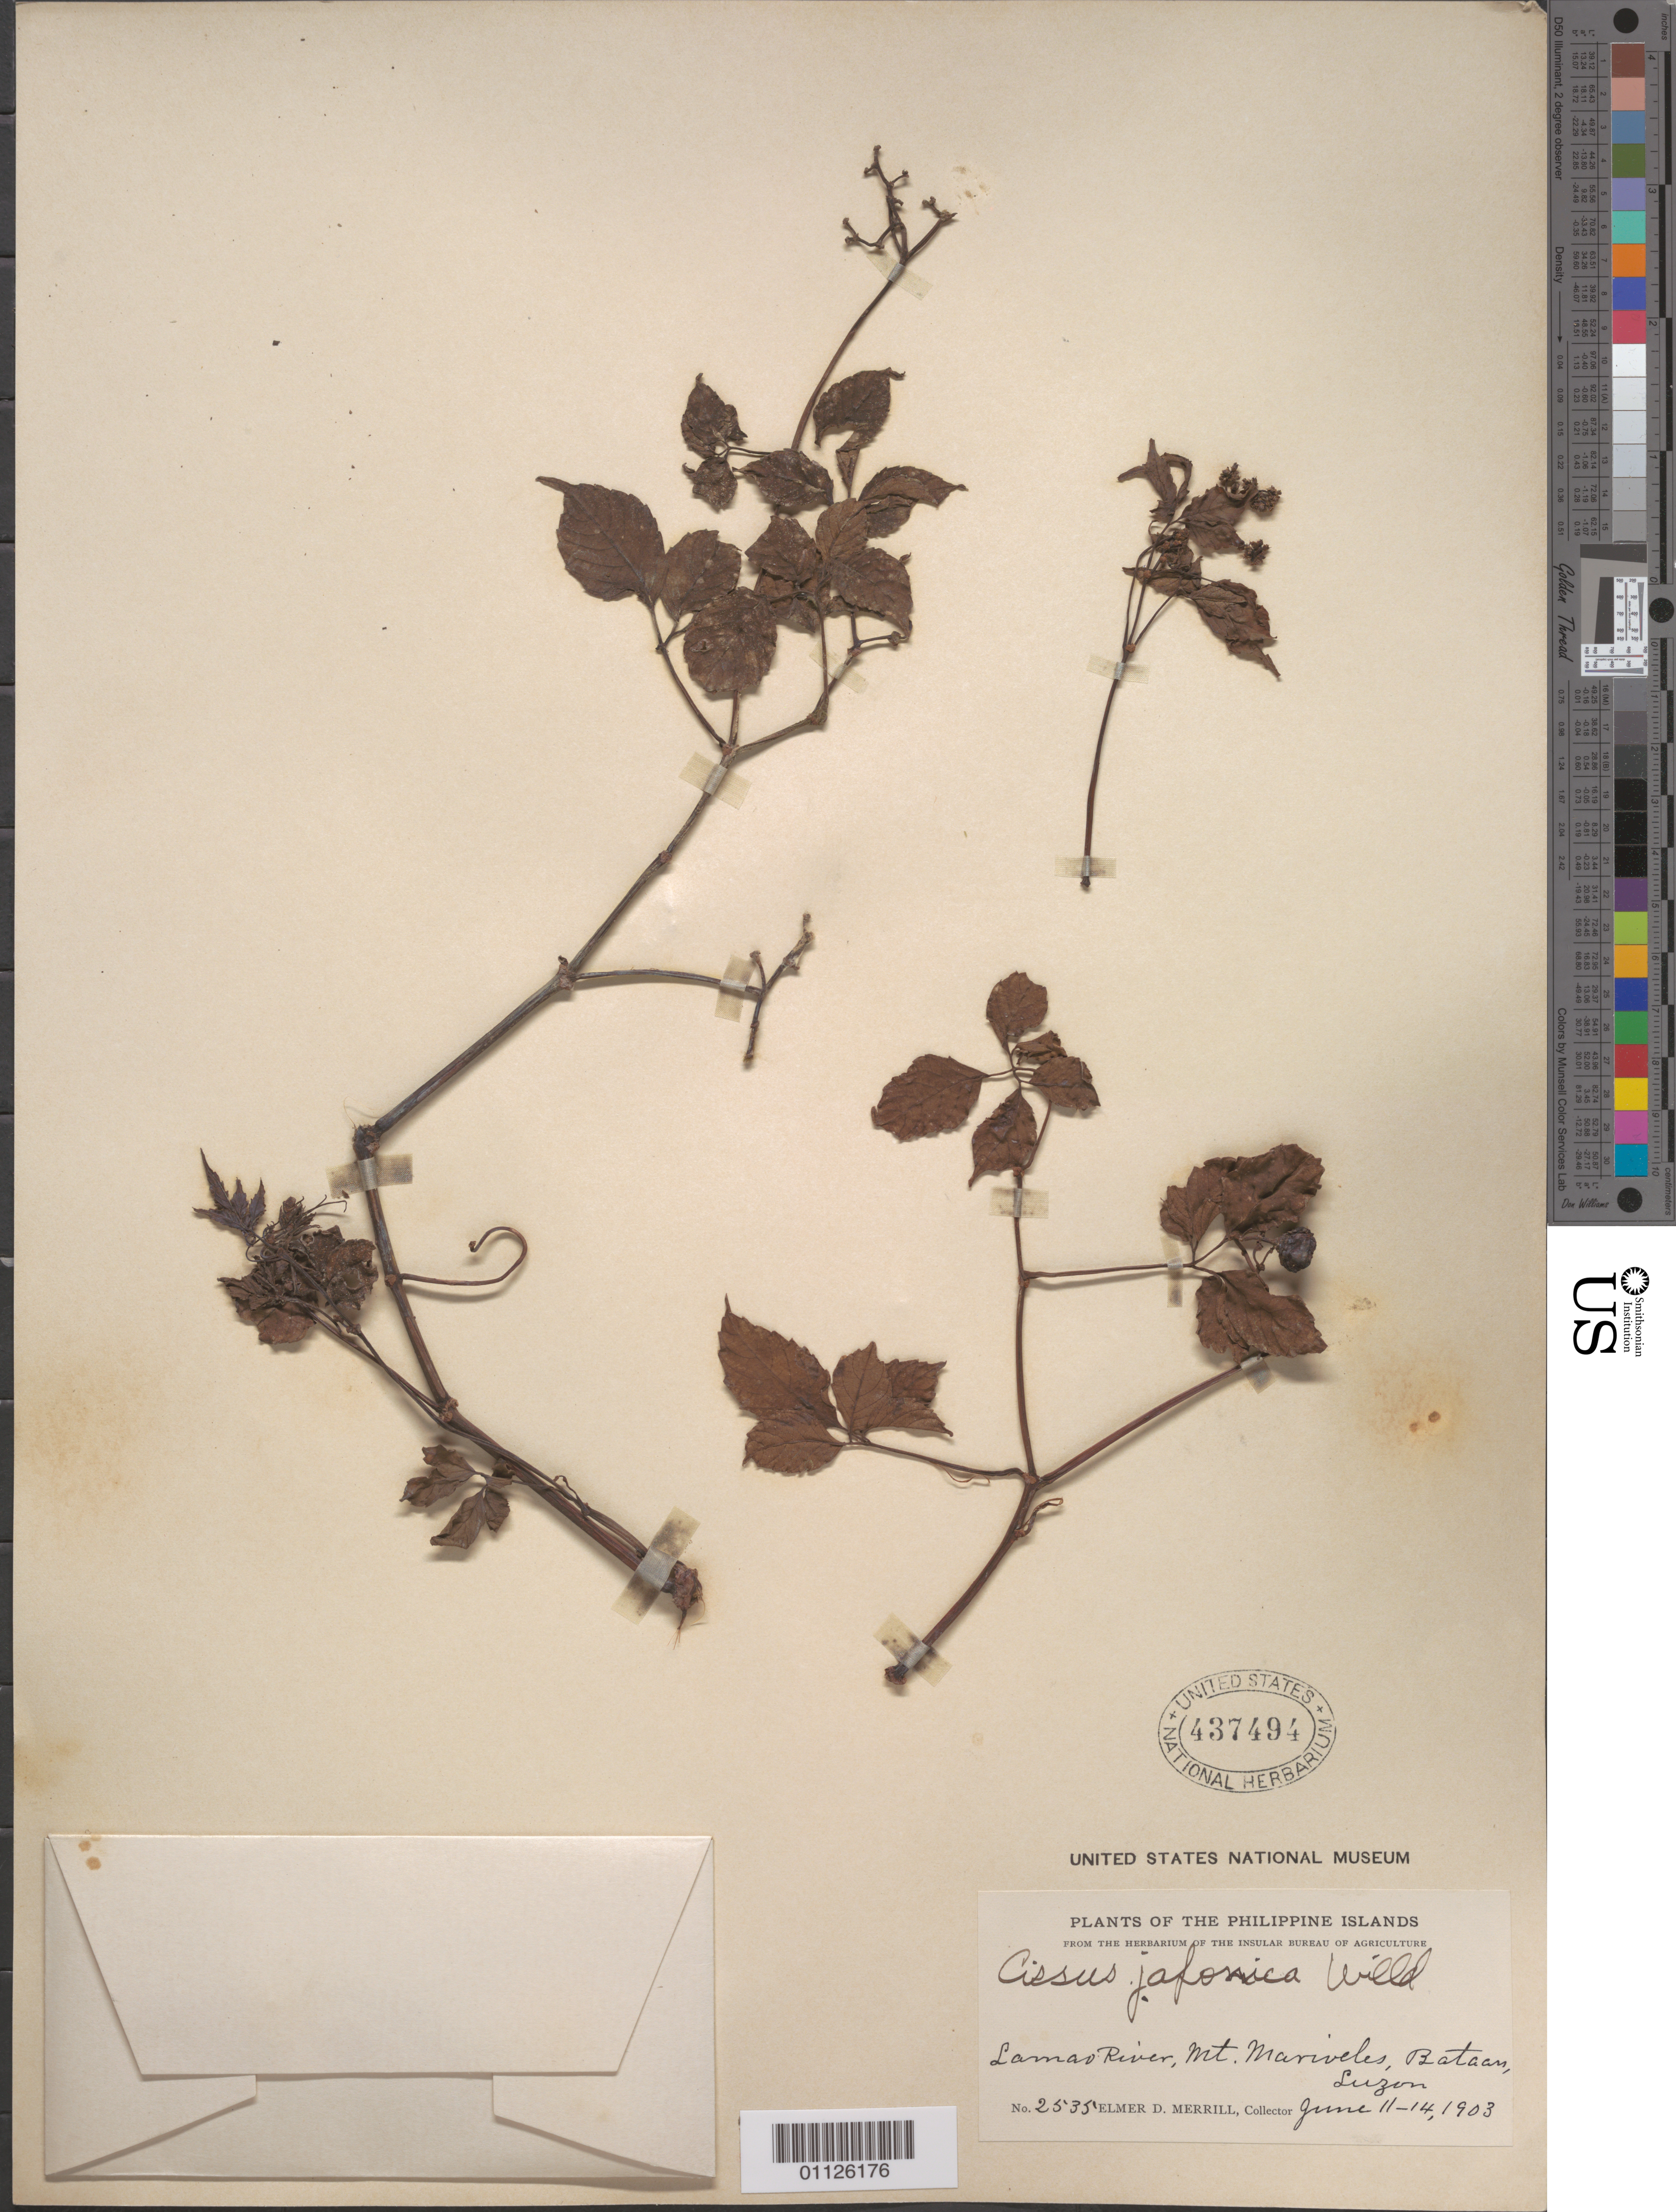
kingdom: Plantae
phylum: Tracheophyta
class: Magnoliopsida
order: Vitales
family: Vitaceae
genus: Cissus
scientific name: Cissus japonica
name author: (Thunb.) Willd.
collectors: E. D. Merrill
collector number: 2535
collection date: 1903-06-11/1903-06-14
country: Philippines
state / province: Central Luzon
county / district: Bataan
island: Luzon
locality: Luzon. Lamao River, Mt Mariveles.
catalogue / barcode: US 437494